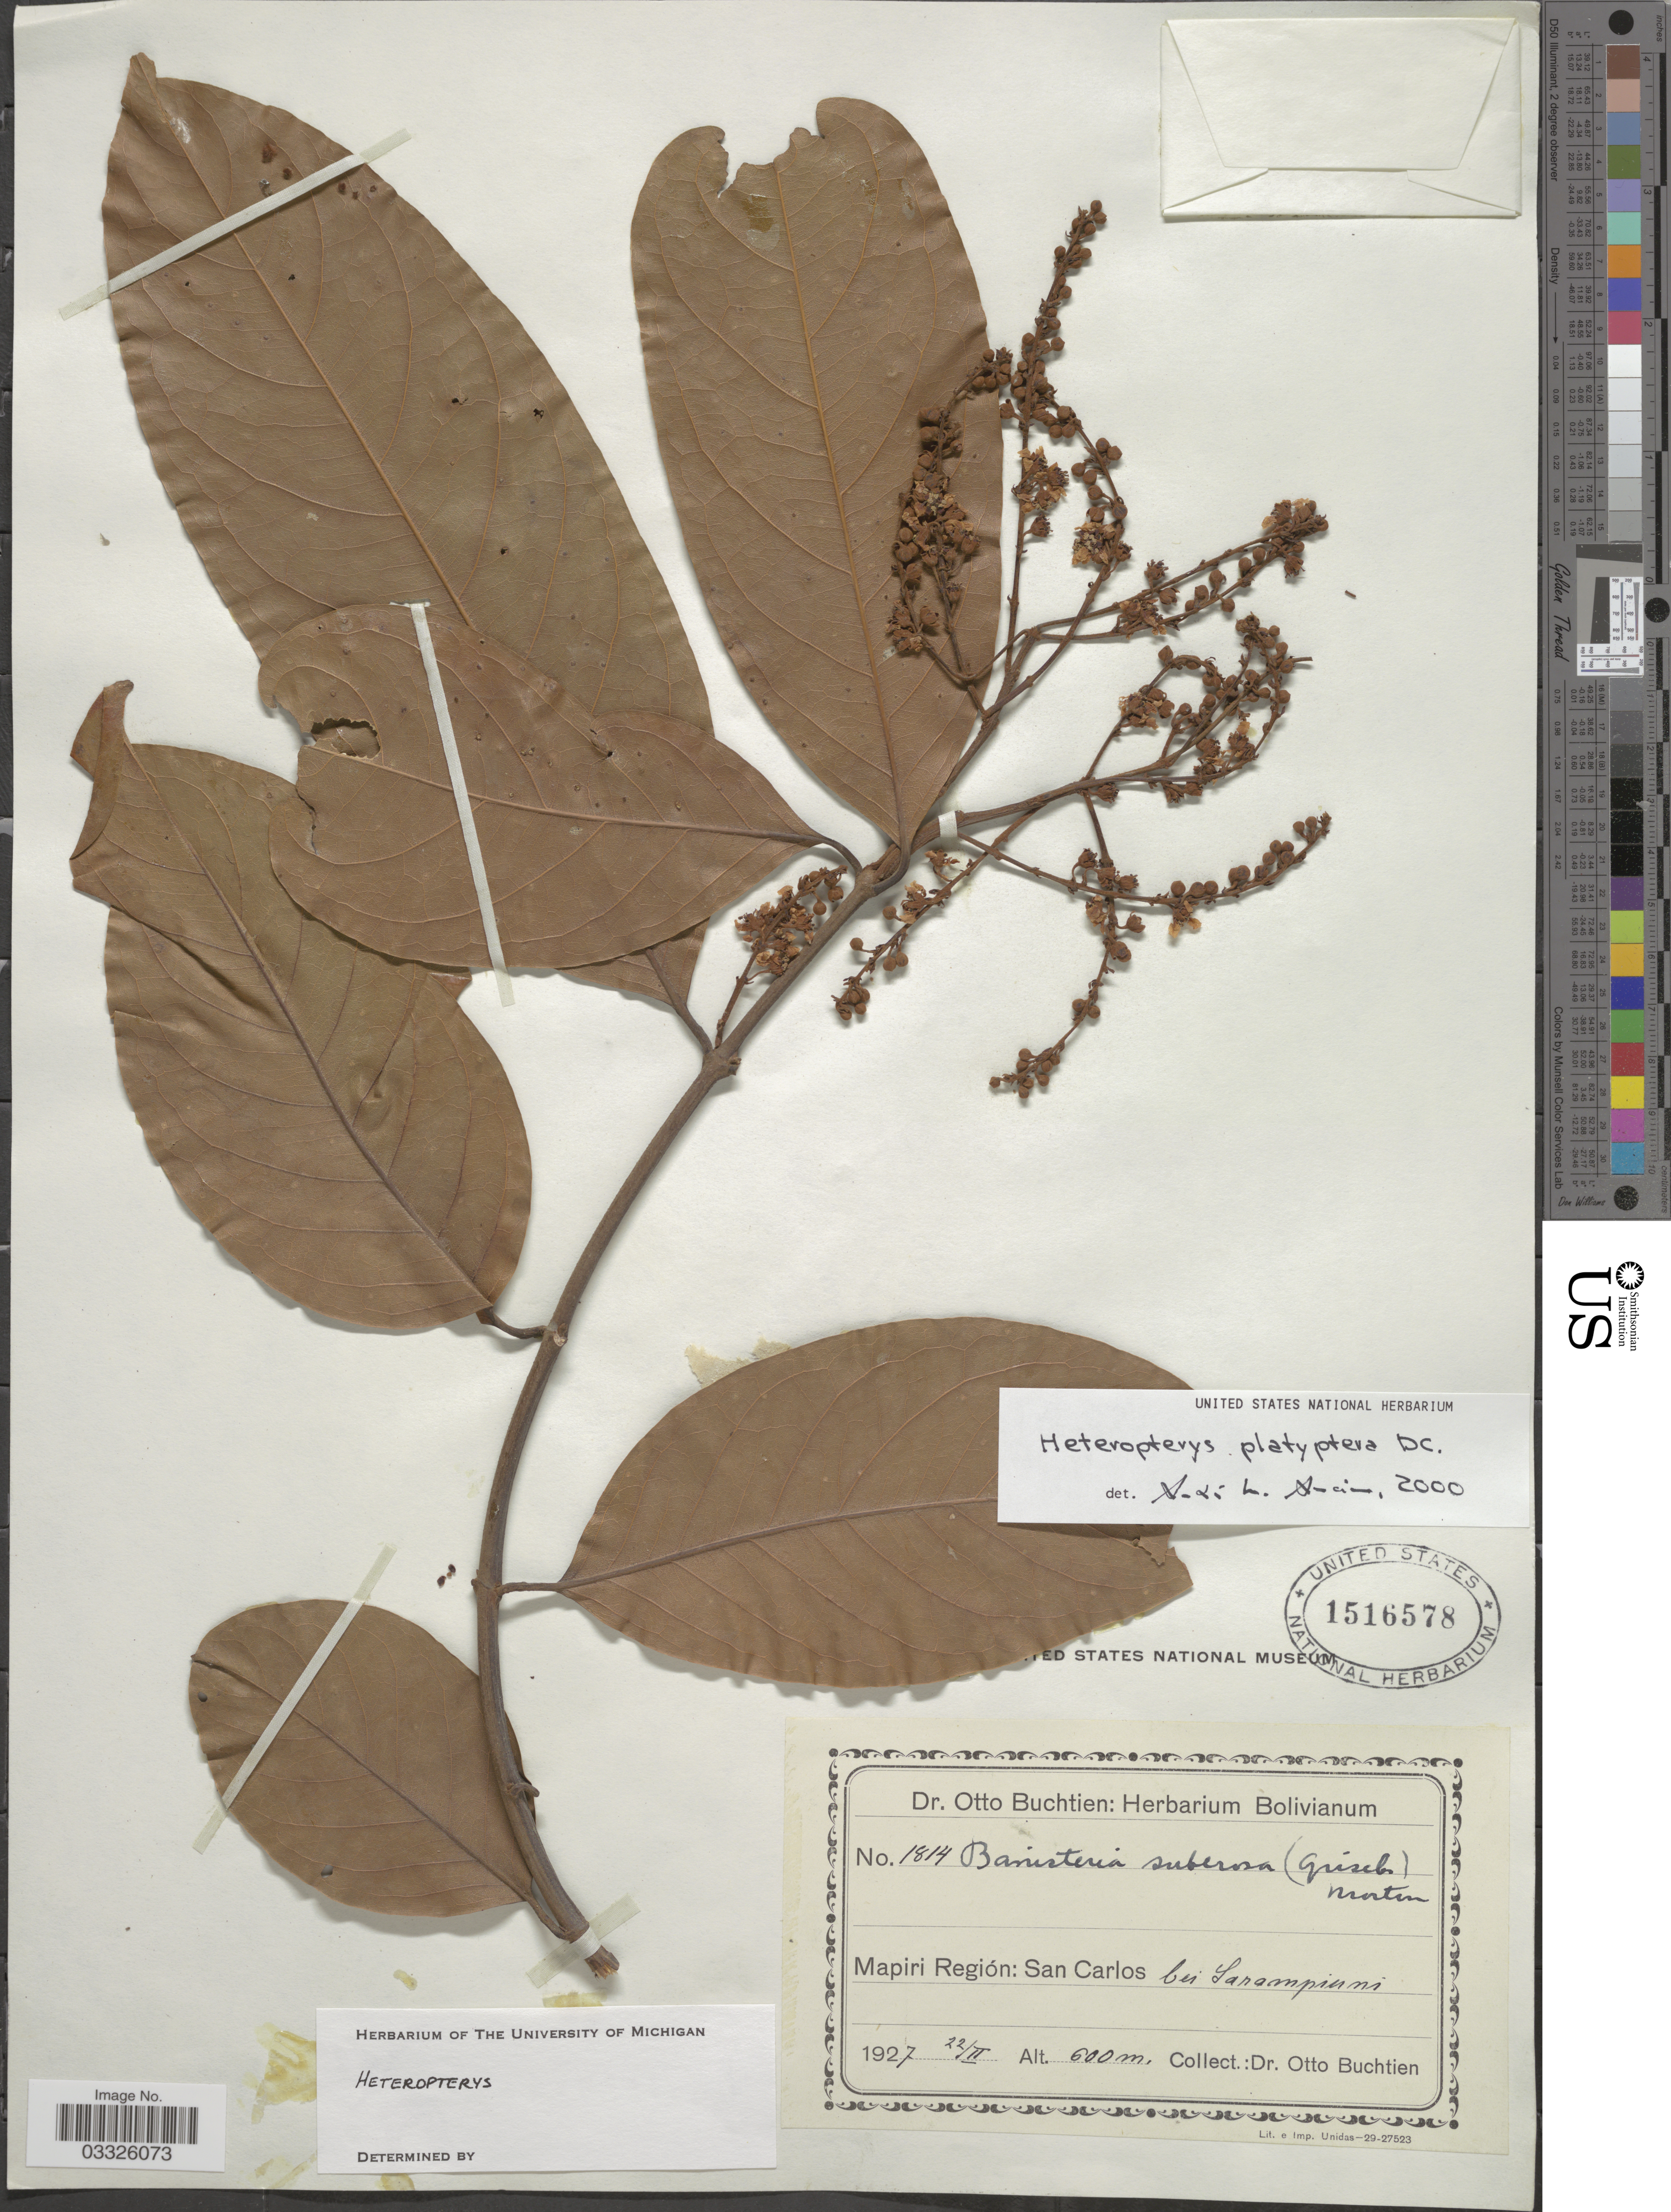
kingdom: Plantae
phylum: Tracheophyta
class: Magnoliopsida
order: Malpighiales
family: Malpighiaceae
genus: Heteropterys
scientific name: Heteropterys platyptera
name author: DC.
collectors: O. Buchtien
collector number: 1814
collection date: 1927-02-22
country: Bolivia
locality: Mapiri Región: San Carlos bei Sarampiuni.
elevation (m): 600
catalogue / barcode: US 1516578